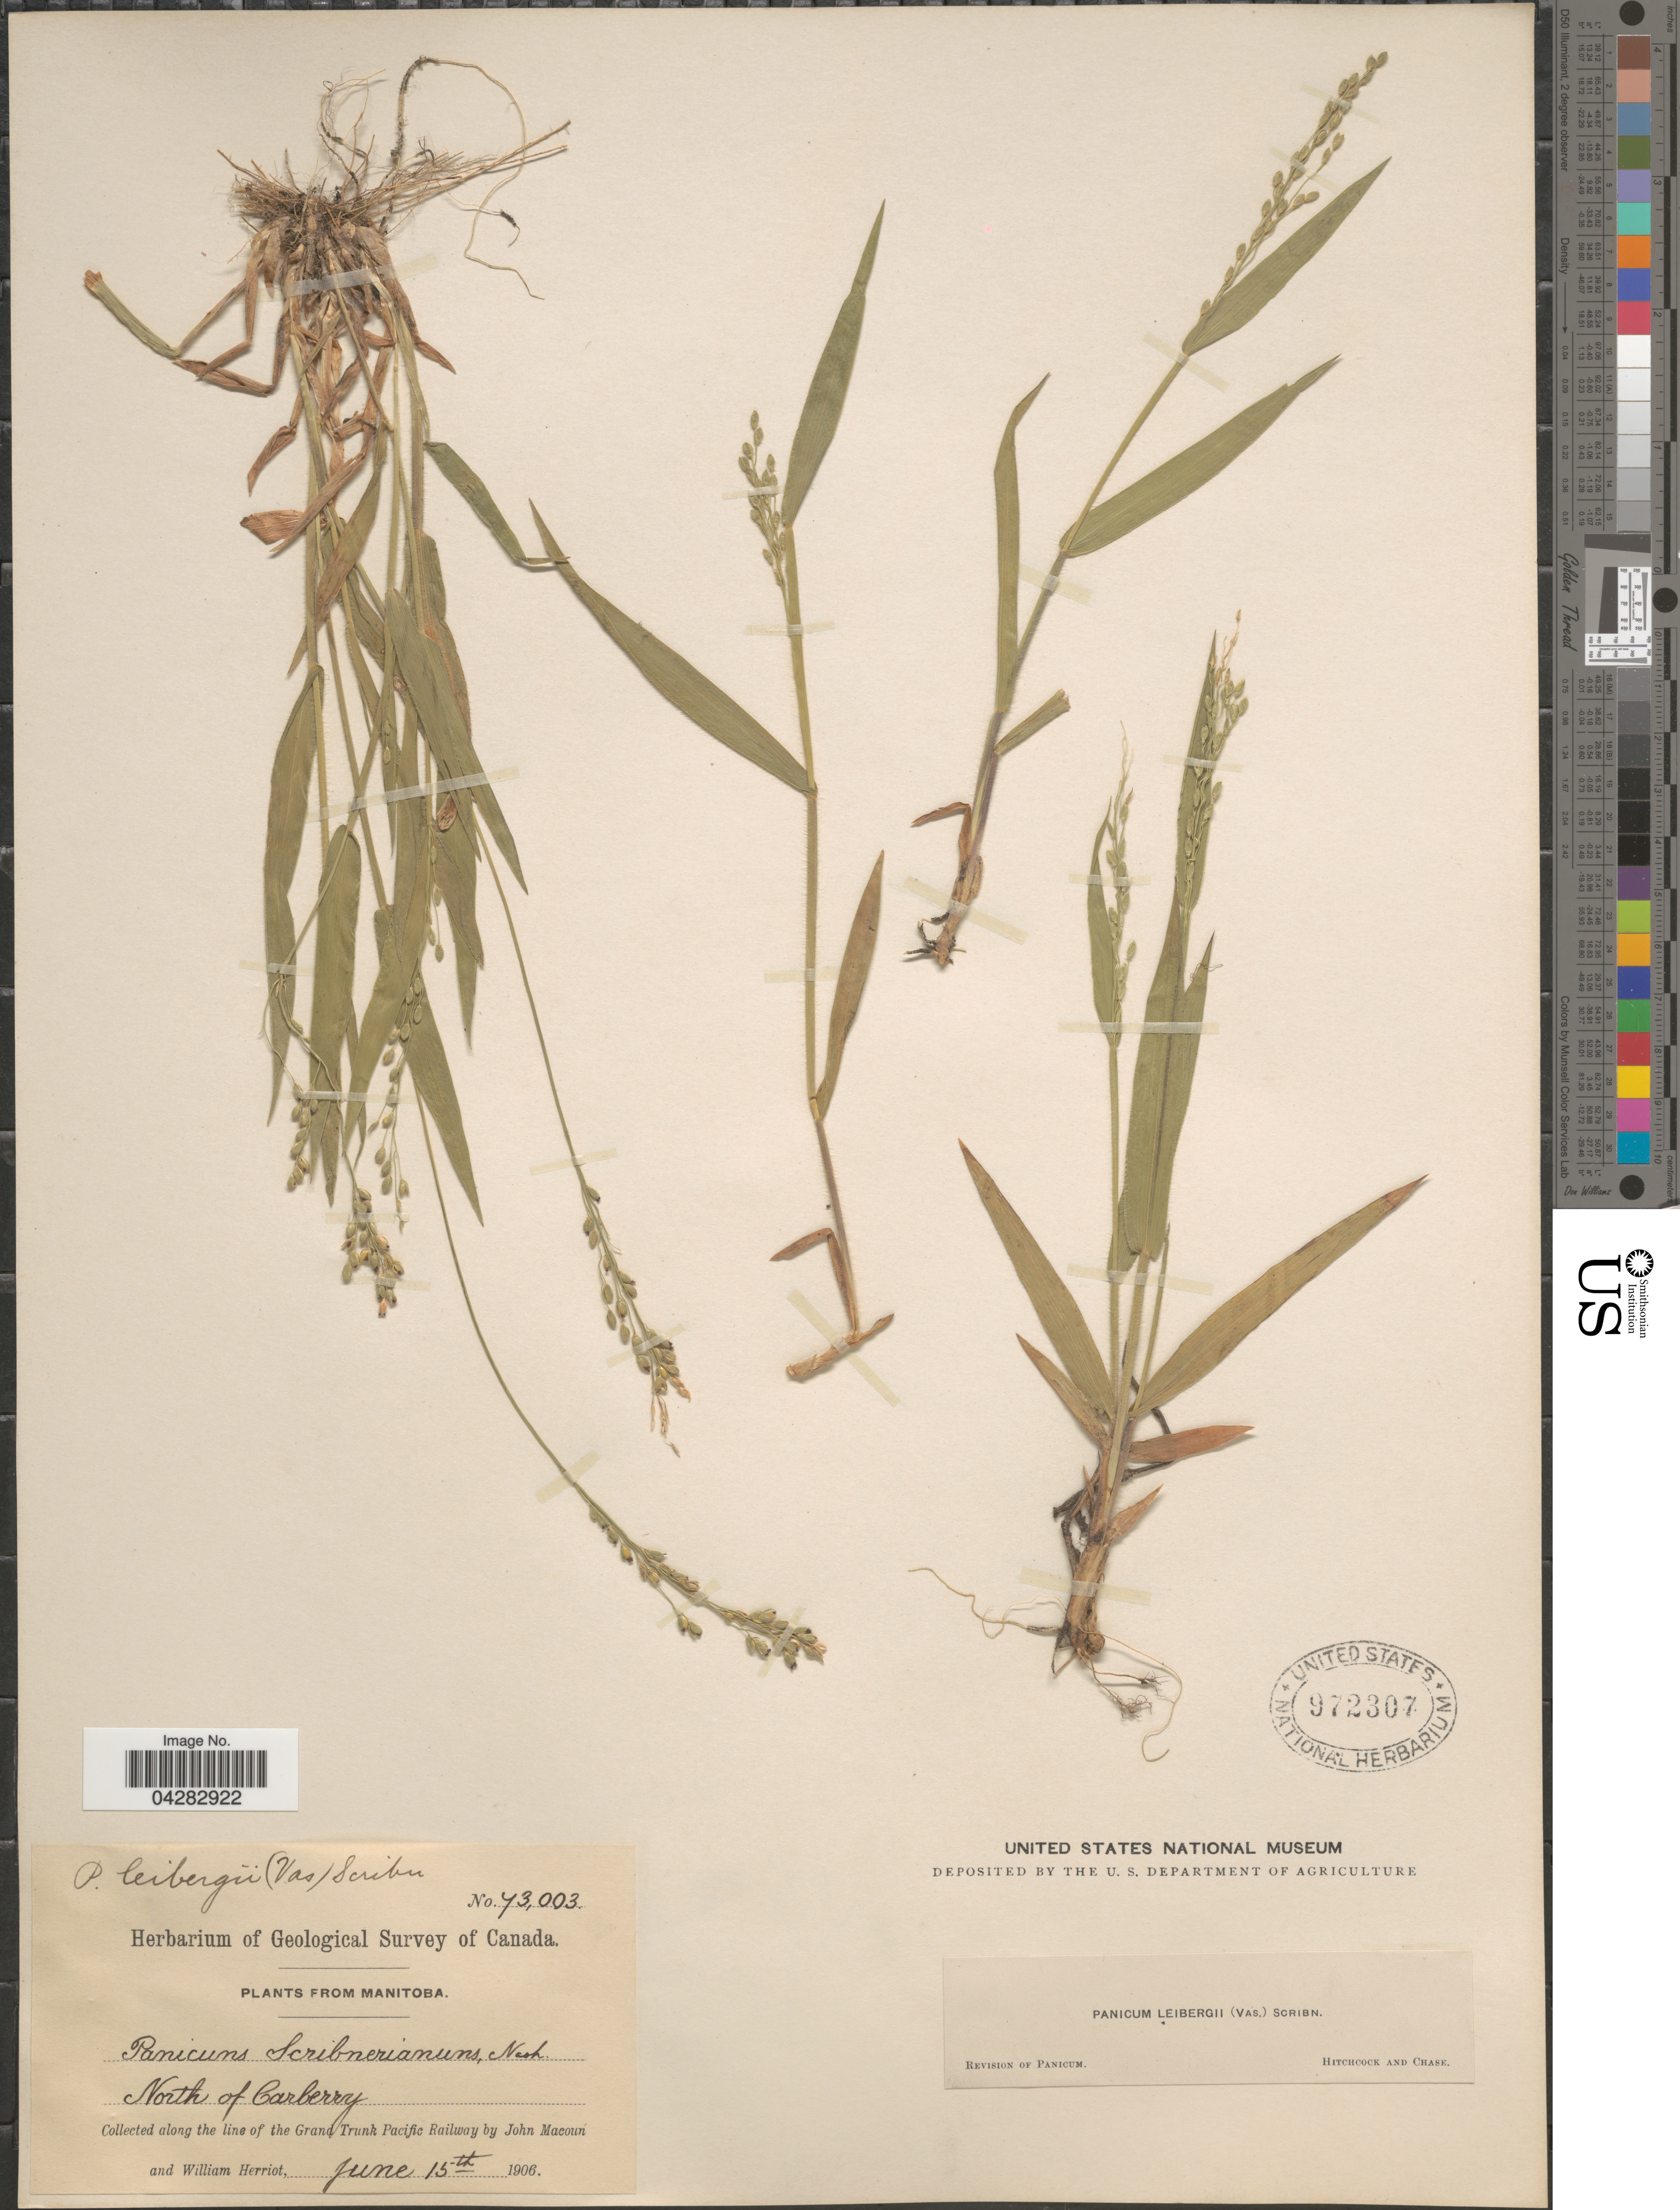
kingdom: Plantae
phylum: Tracheophyta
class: Liliopsida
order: Poales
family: Poaceae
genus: Dichanthelium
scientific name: Dichanthelium leibergii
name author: (Vasey) Gould & C.A. Clark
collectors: J. Macoun & W. Herriot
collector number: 73003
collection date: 1906-06-15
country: Canada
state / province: Manitoba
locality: Geological Survey of Canada. North of Carberry. Along the line of the Grand Trunk Pacific Railway.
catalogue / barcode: US 972307